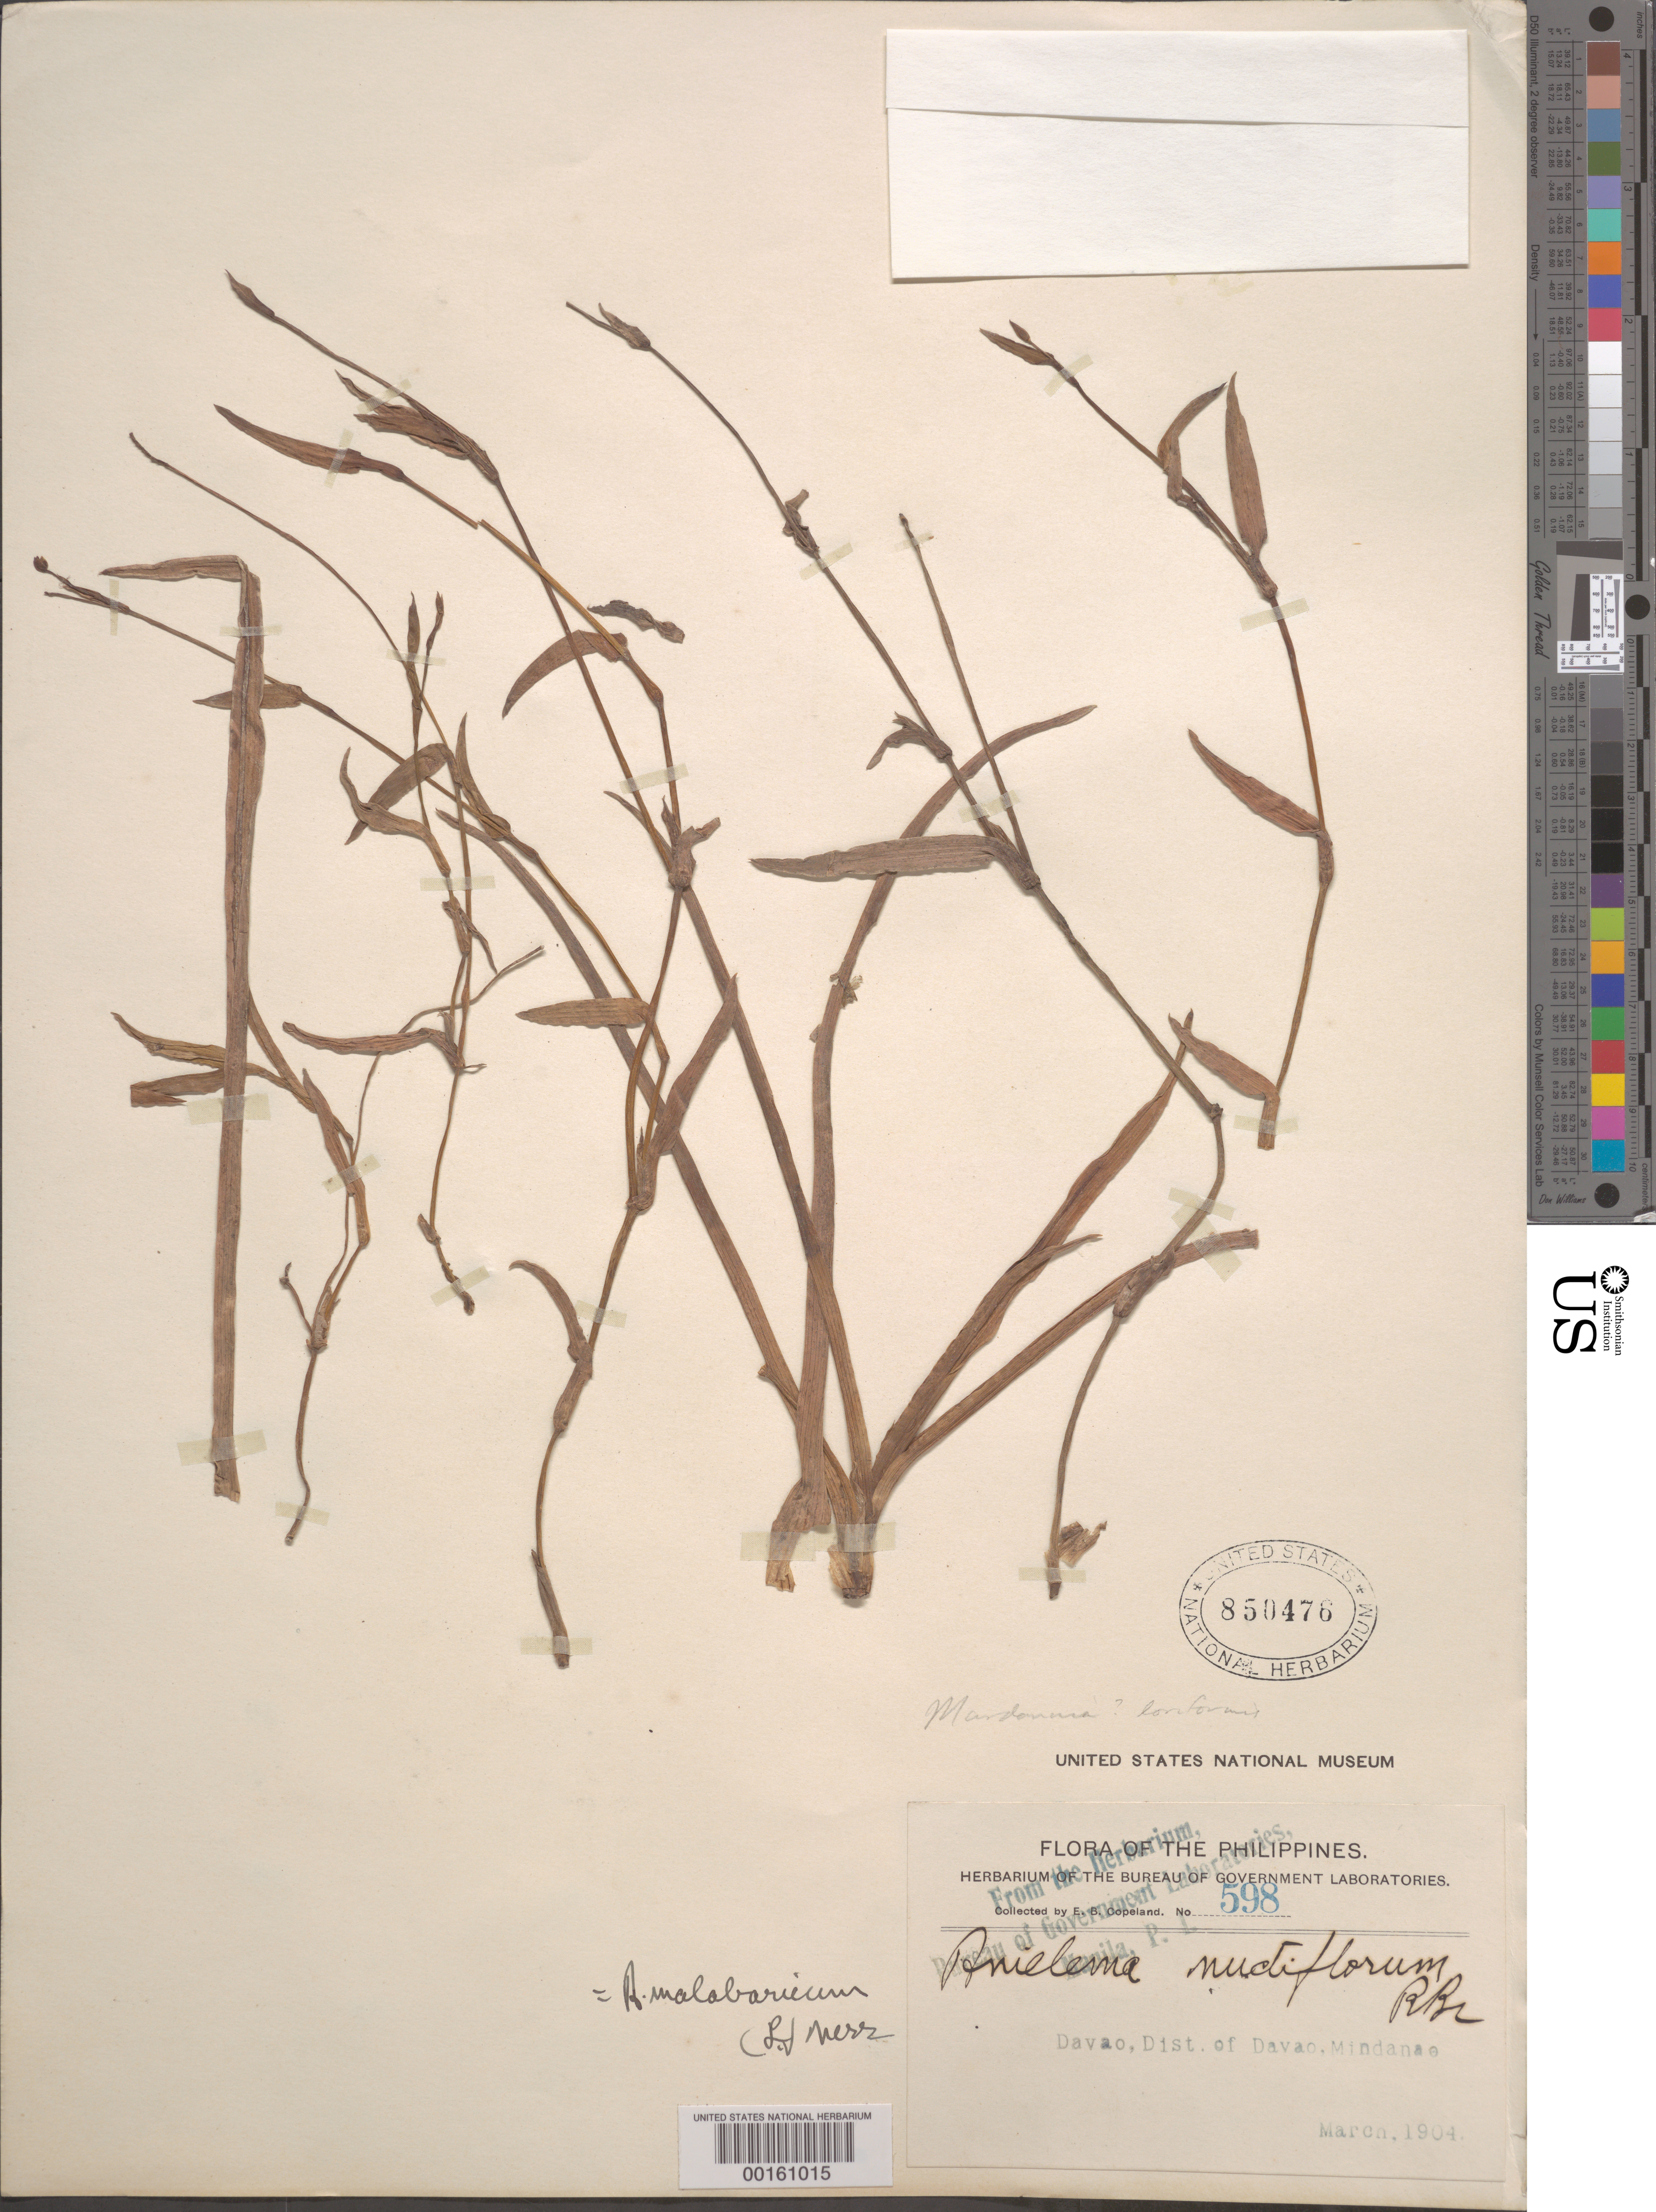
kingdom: Plantae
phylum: Tracheophyta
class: Liliopsida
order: Commelinales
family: Commelinaceae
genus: Murdannia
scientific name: Murdannia loriformis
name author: (Hassk.) R.S. Rao & Kammathy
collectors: E. B. Copeland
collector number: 598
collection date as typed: Mar 1904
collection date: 1904-03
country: Philippines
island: Mindanao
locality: Davao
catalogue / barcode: US 850476